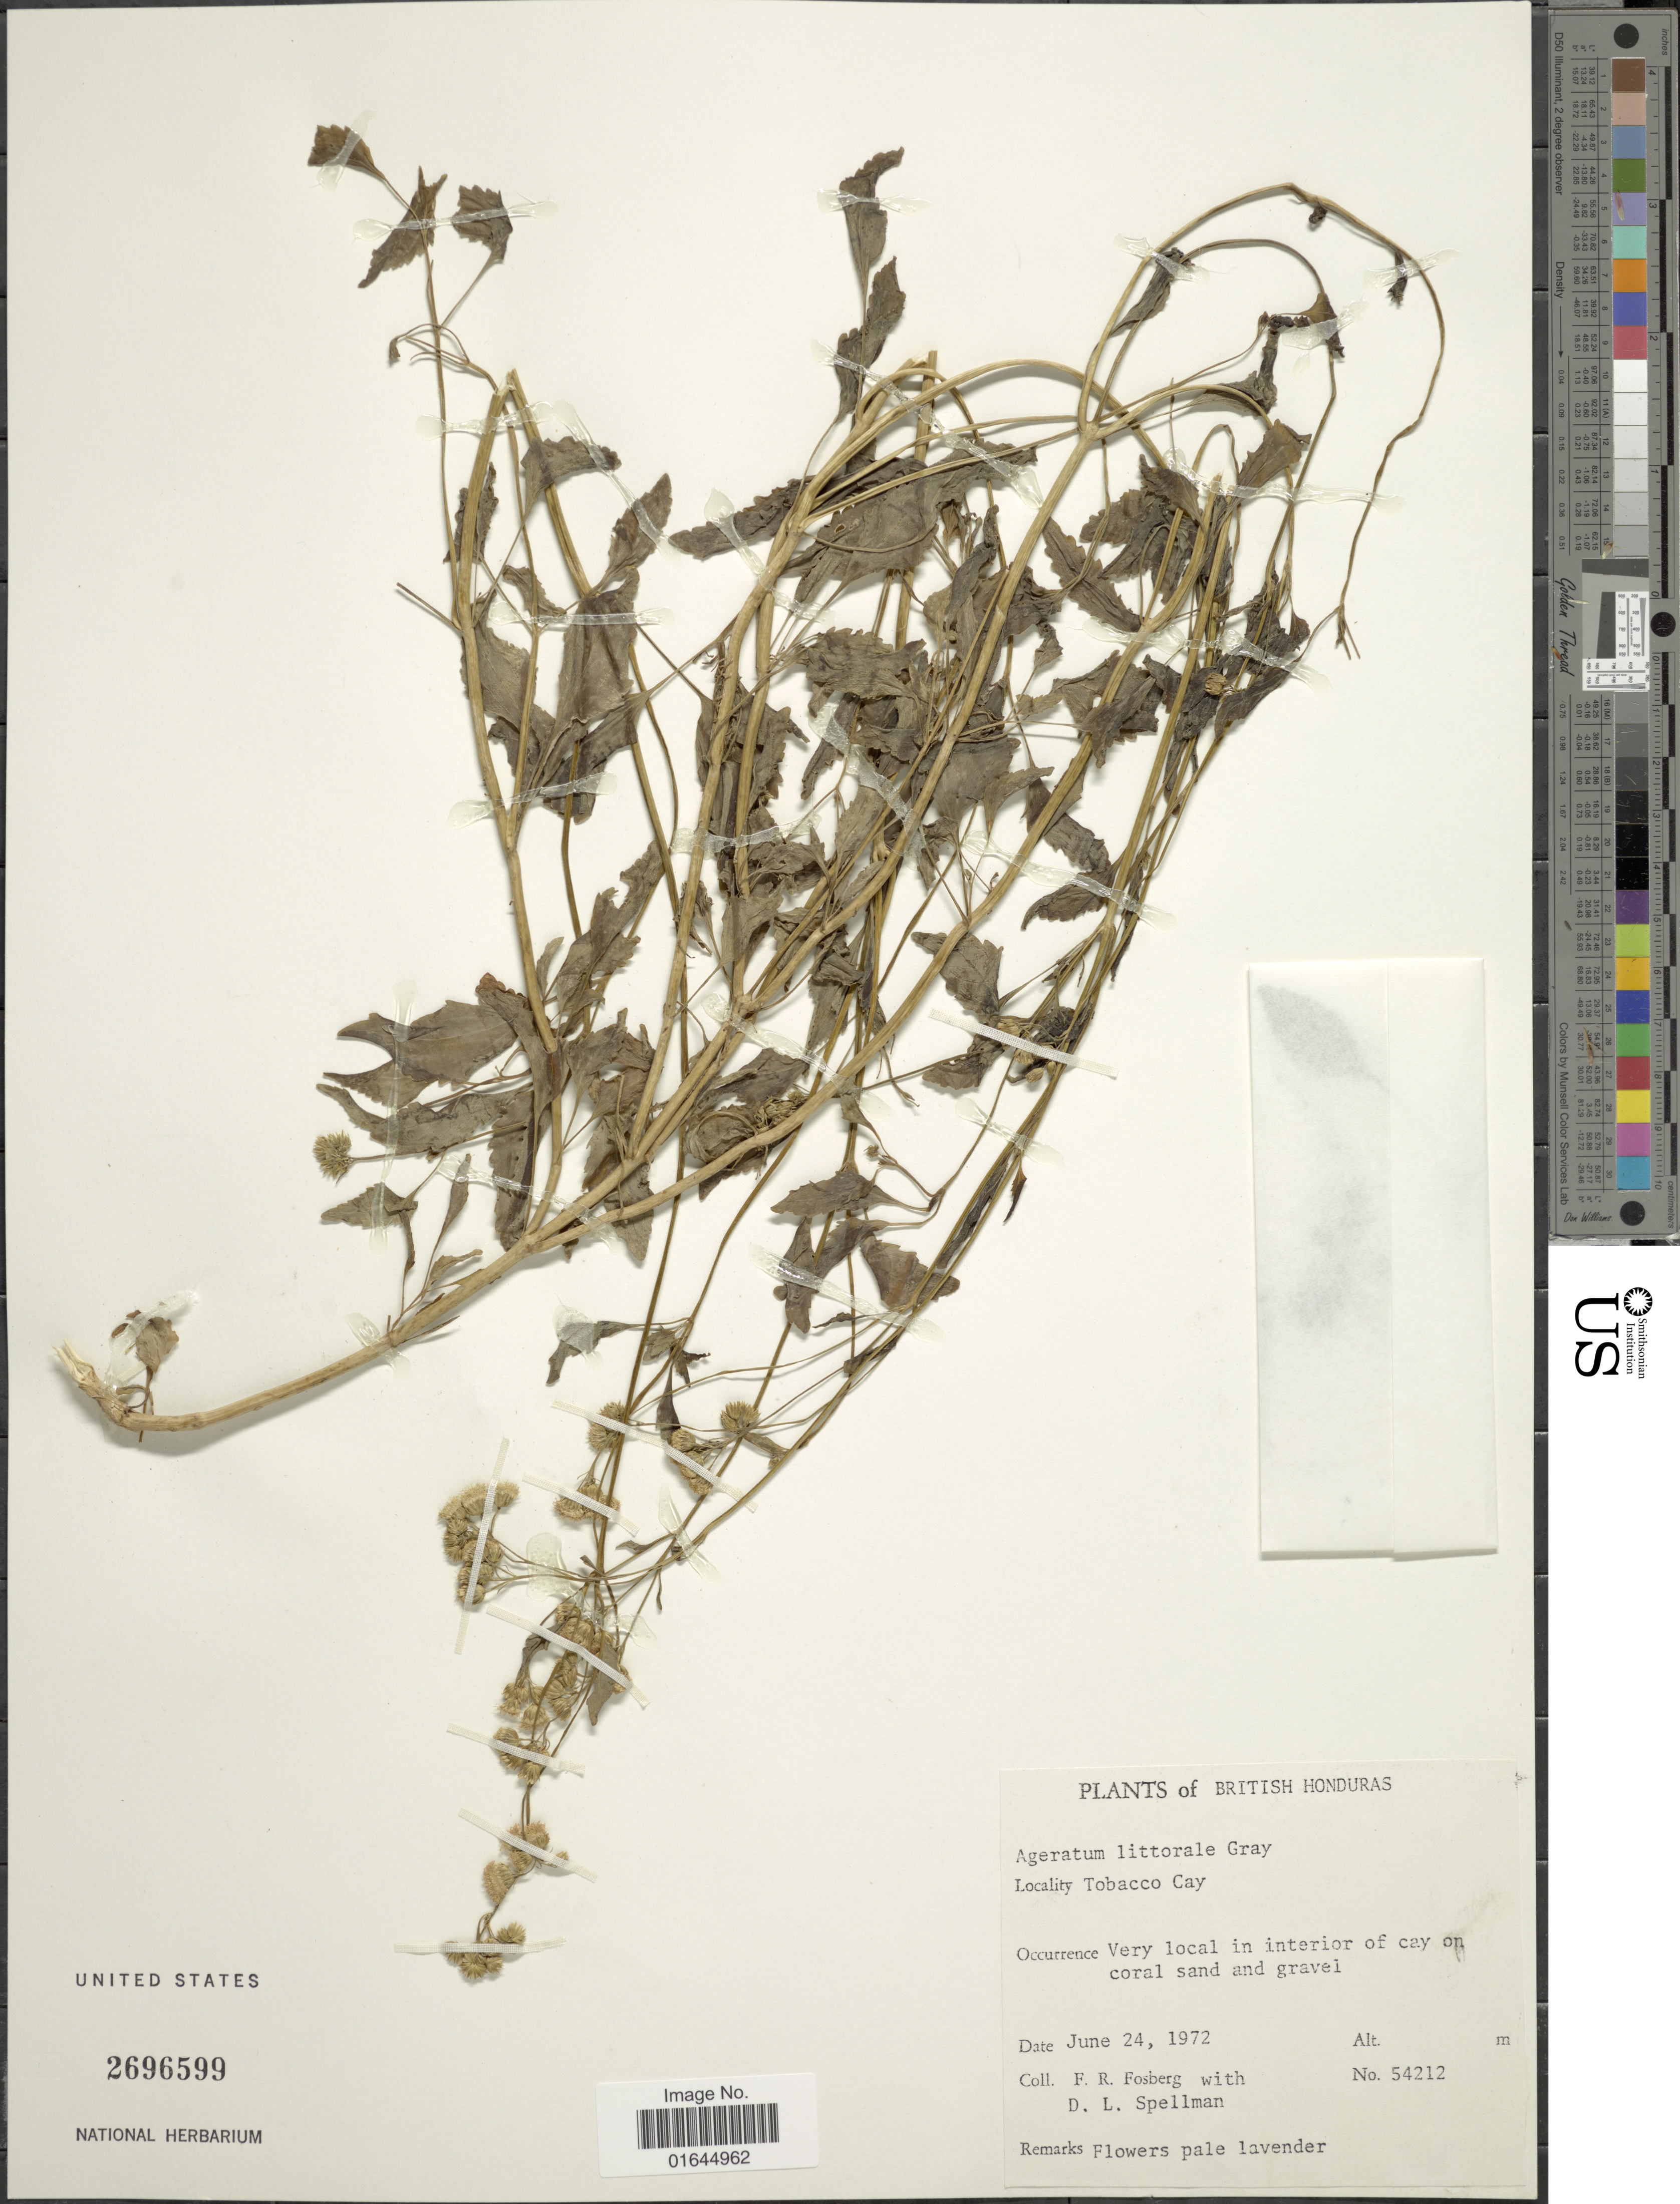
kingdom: Plantae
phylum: Tracheophyta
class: Magnoliopsida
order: Asterales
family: Asteraceae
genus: Ageratum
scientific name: Ageratum littorale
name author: A. Gray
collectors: F. R. Fosberg & D. L. Spellman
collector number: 54212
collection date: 1972-06-24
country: Belize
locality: British Honduras, Tobacco Cay.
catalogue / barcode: US 2696599